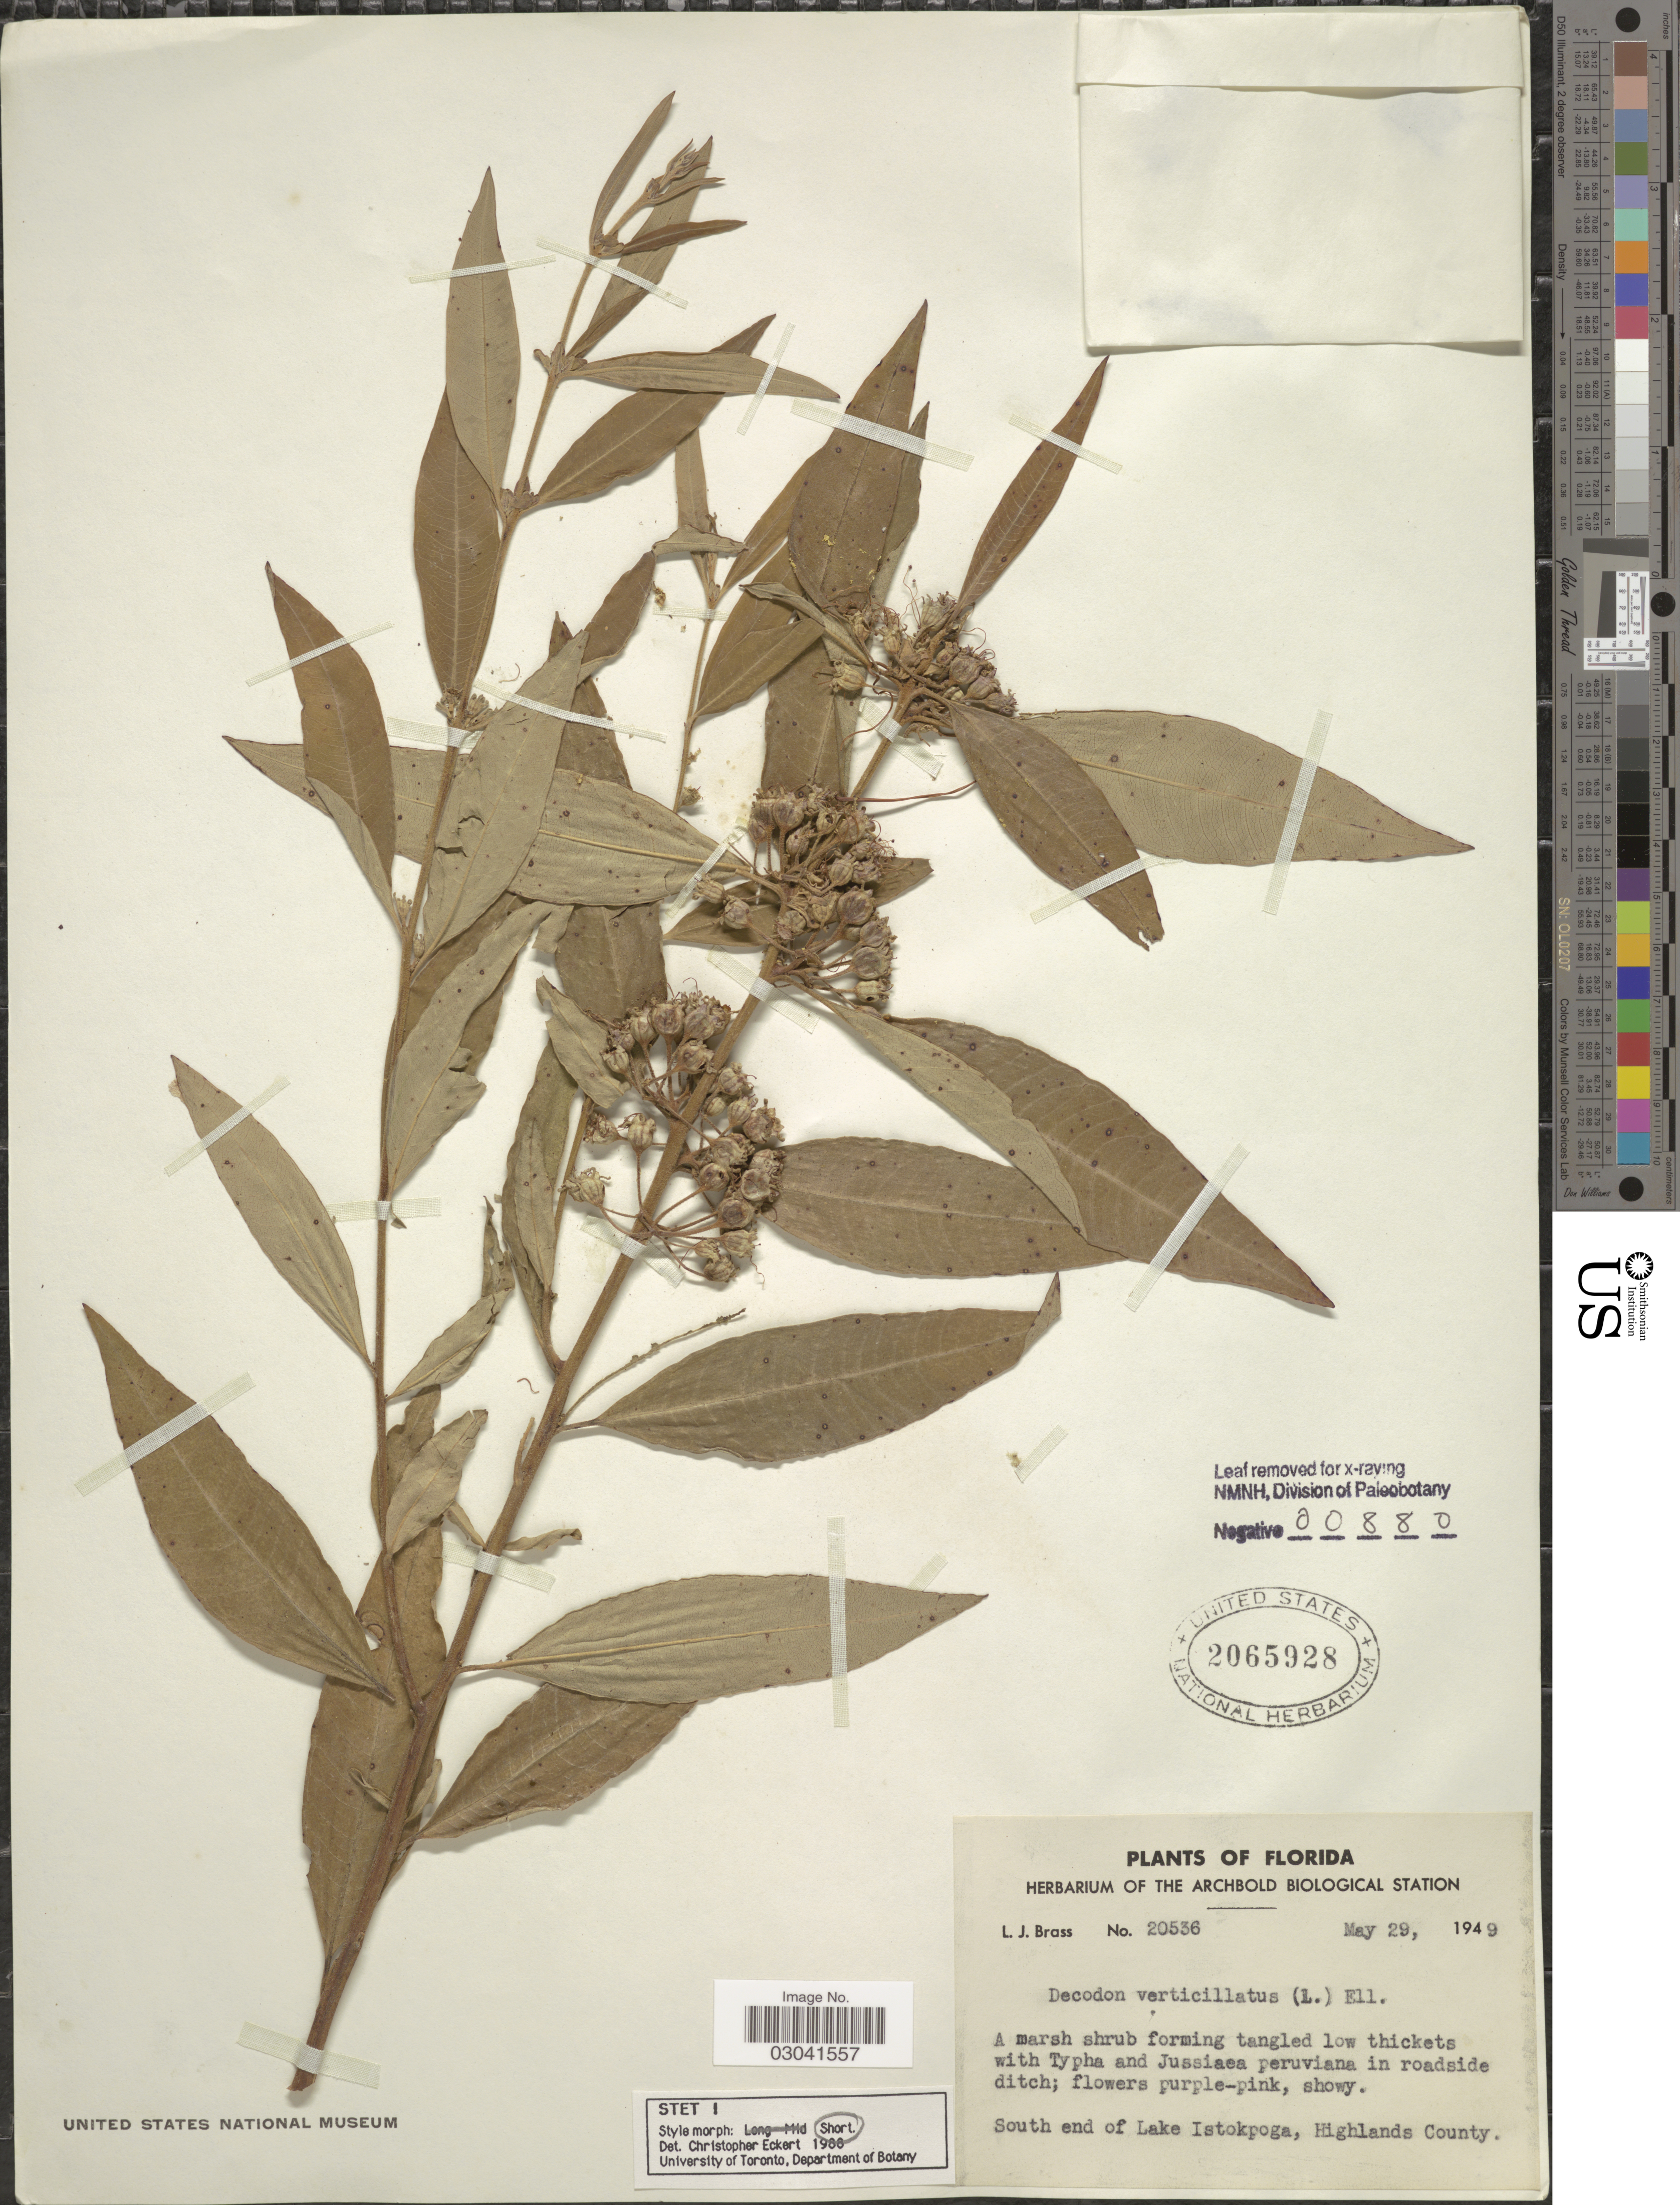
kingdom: Plantae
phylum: Tracheophyta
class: Magnoliopsida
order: Myrtales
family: Lythraceae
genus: Decodon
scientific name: Decodon verticillatus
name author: (L.) Elliott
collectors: L. J. Brass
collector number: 20536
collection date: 1949-05-29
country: United States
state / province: Florida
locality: South end of Lake Istokpoga, Highlands County.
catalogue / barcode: US 2065928